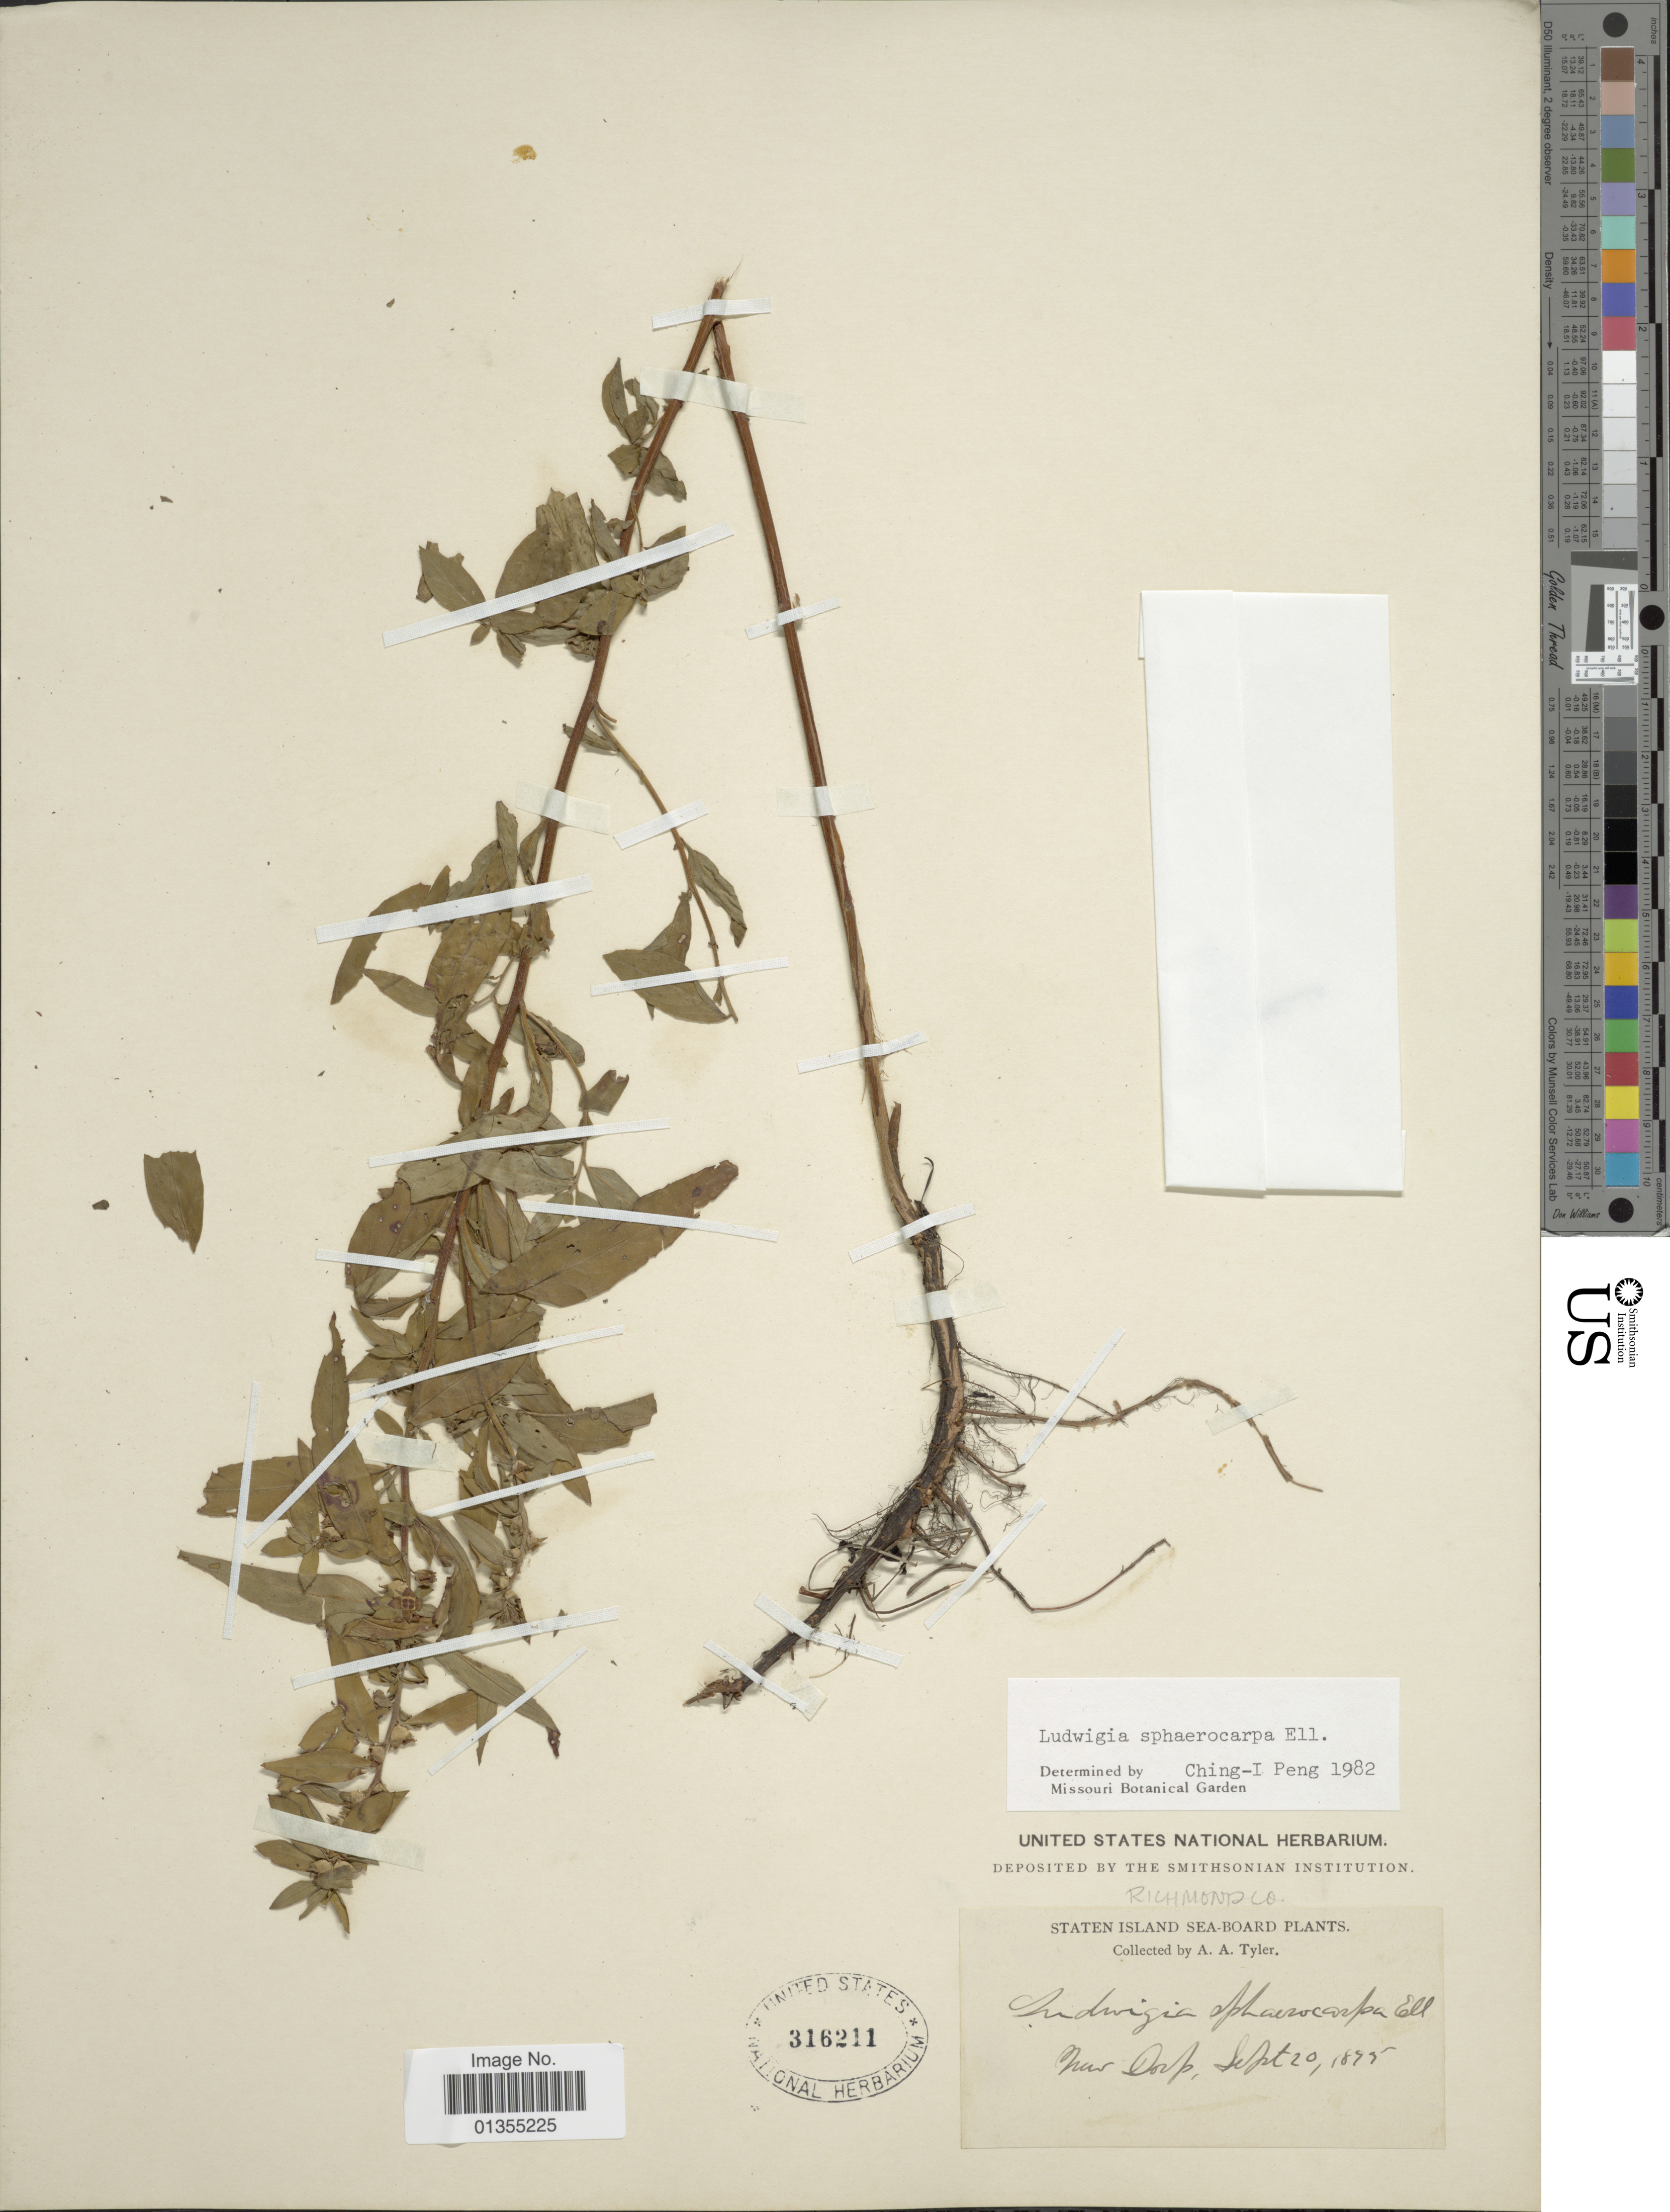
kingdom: Plantae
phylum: Tracheophyta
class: Magnoliopsida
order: Myrtales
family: Onagraceae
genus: Ludwigia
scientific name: Ludwigia sphaerocarpa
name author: Elliott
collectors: A. Tyler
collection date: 1895-09-20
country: United States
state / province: New York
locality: Staten Island Sea-Board. Near Dorp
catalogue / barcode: US 316211